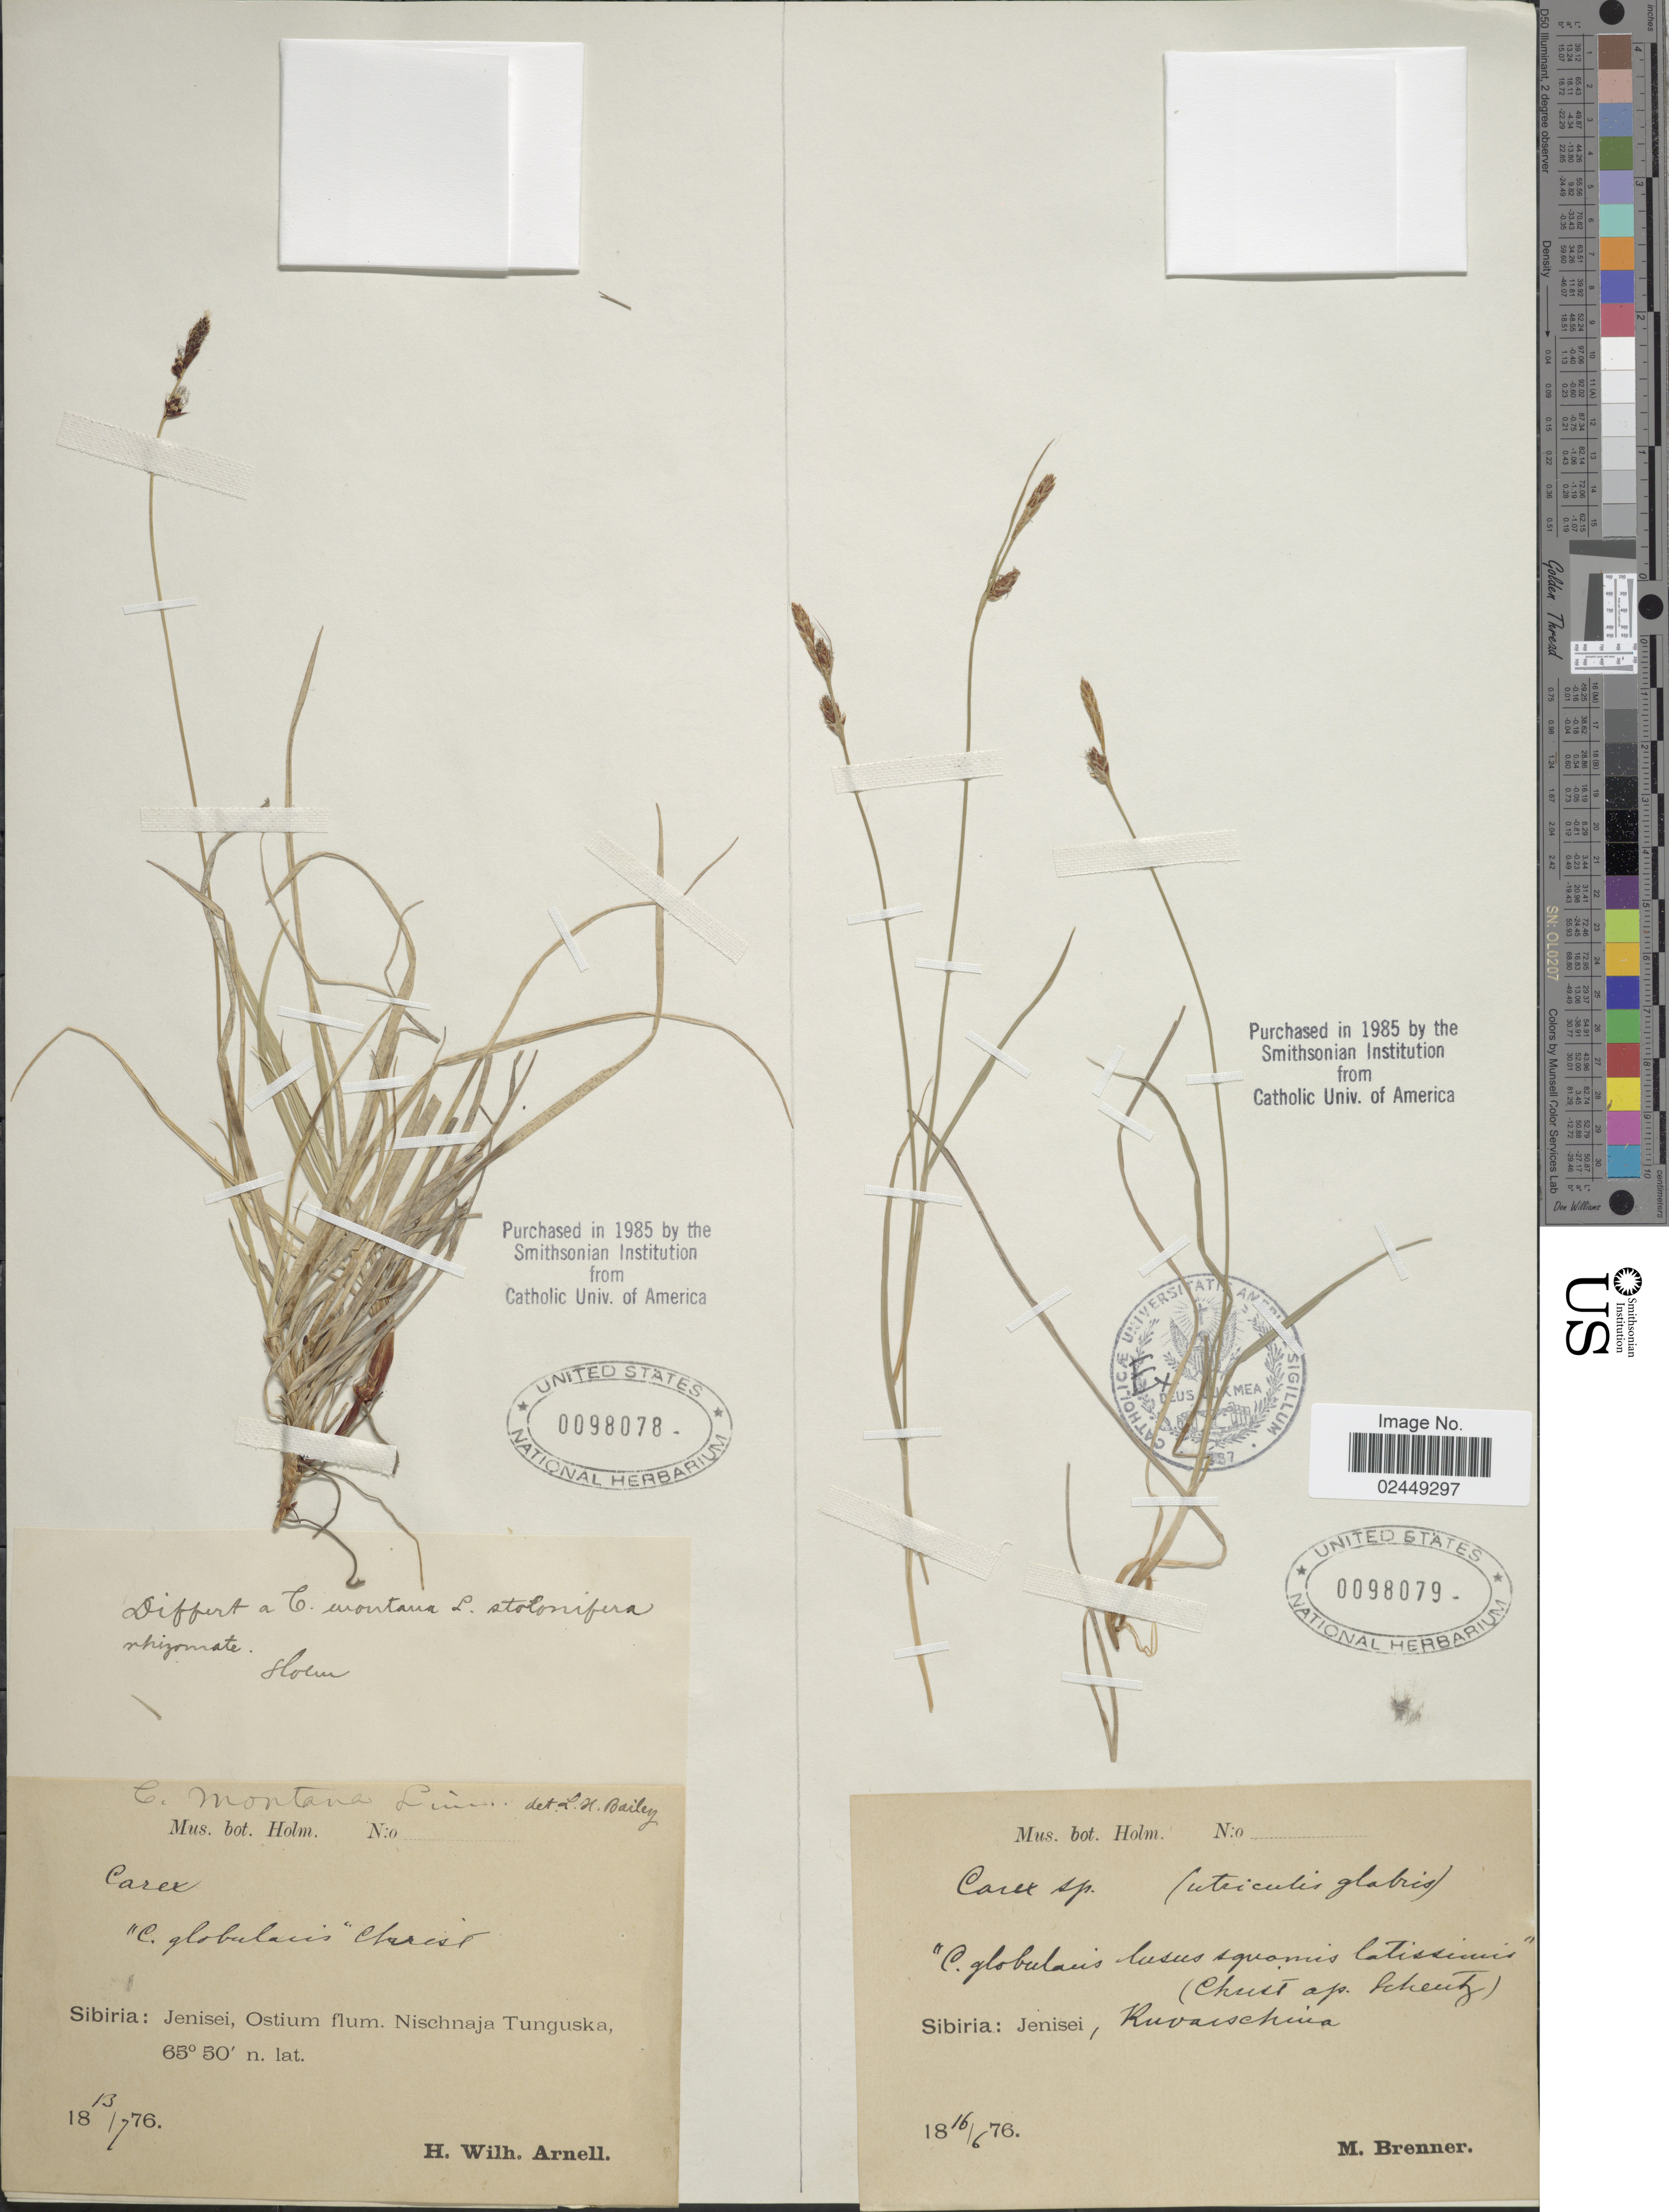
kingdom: Plantae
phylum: Tracheophyta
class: Liliopsida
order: Poales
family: Cyperaceae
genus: Carex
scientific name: Carex globularis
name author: L.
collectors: M. Brenner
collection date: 1876-06-16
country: Russian Federation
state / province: Krasnoyarsk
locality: Sibiria:Jenisei, Kuvaischina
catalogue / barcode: US 98079-2